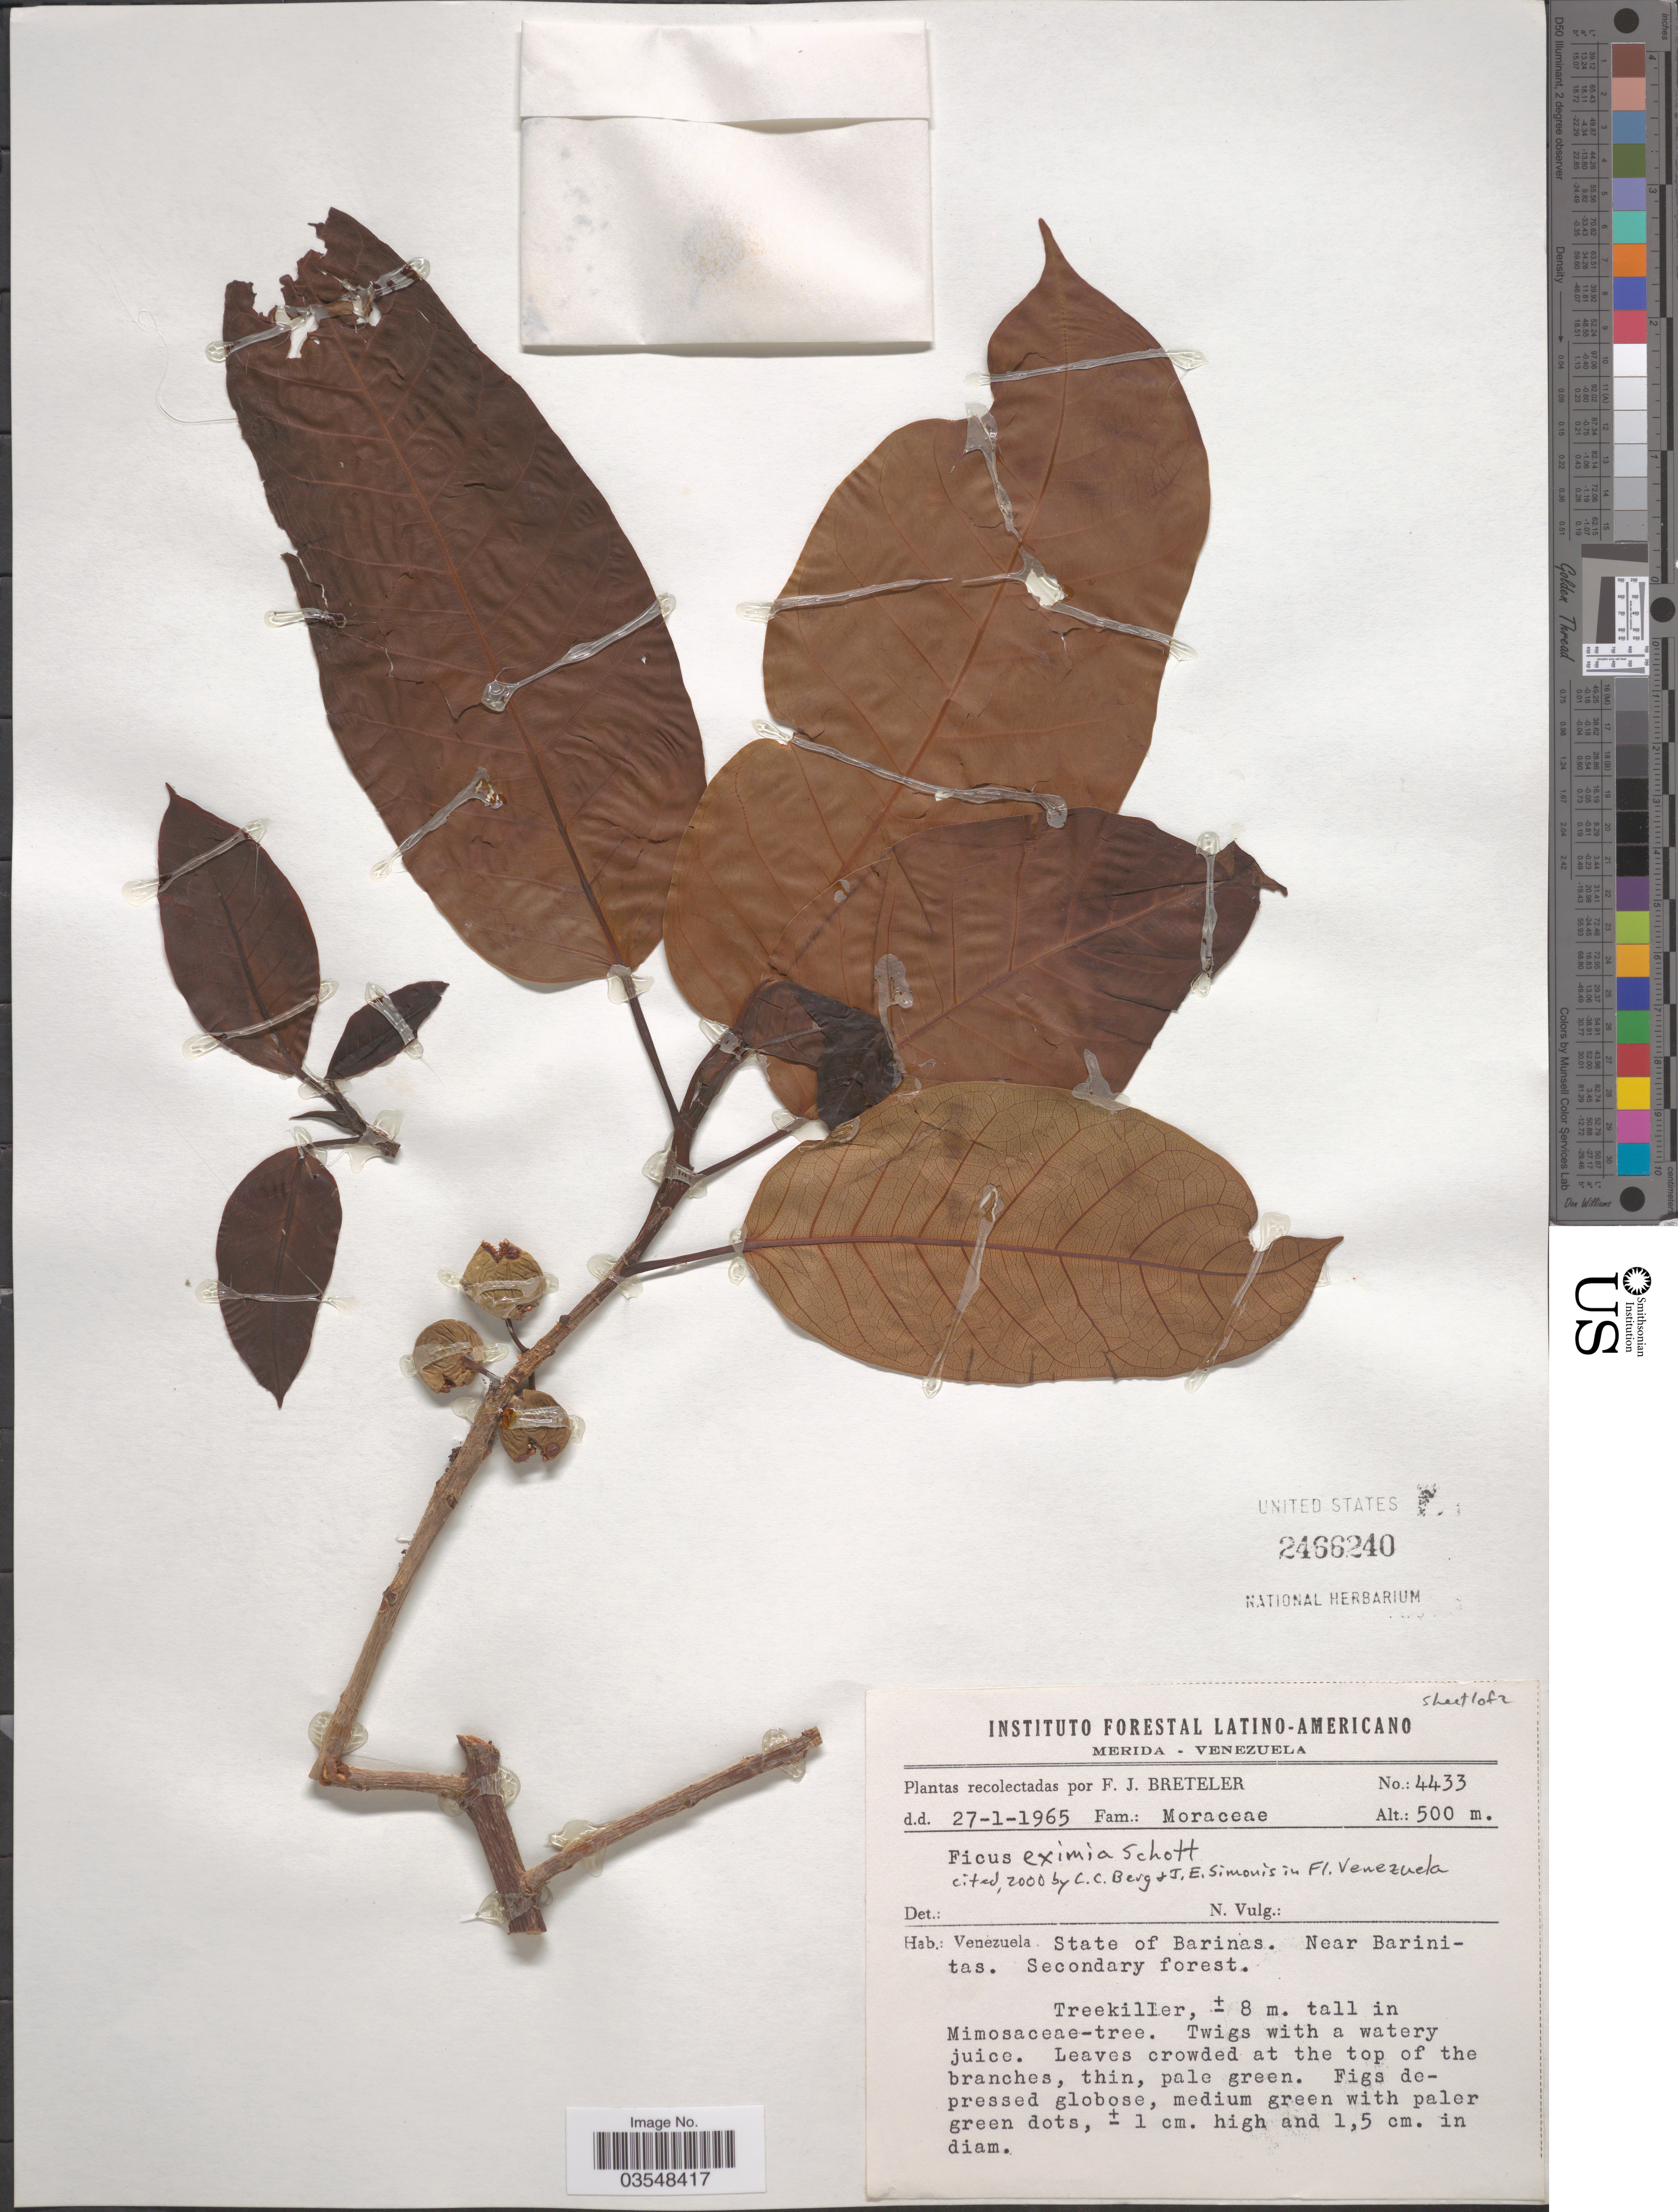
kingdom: Plantae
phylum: Tracheophyta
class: Magnoliopsida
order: Rosales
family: Moraceae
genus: Ficus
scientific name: Ficus eximia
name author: Schott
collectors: F. J. Breteler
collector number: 4433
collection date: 1965-01-27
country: Venezuela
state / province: Barinas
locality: State of Barinas. Near Barinitas.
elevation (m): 500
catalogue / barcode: US 2466240